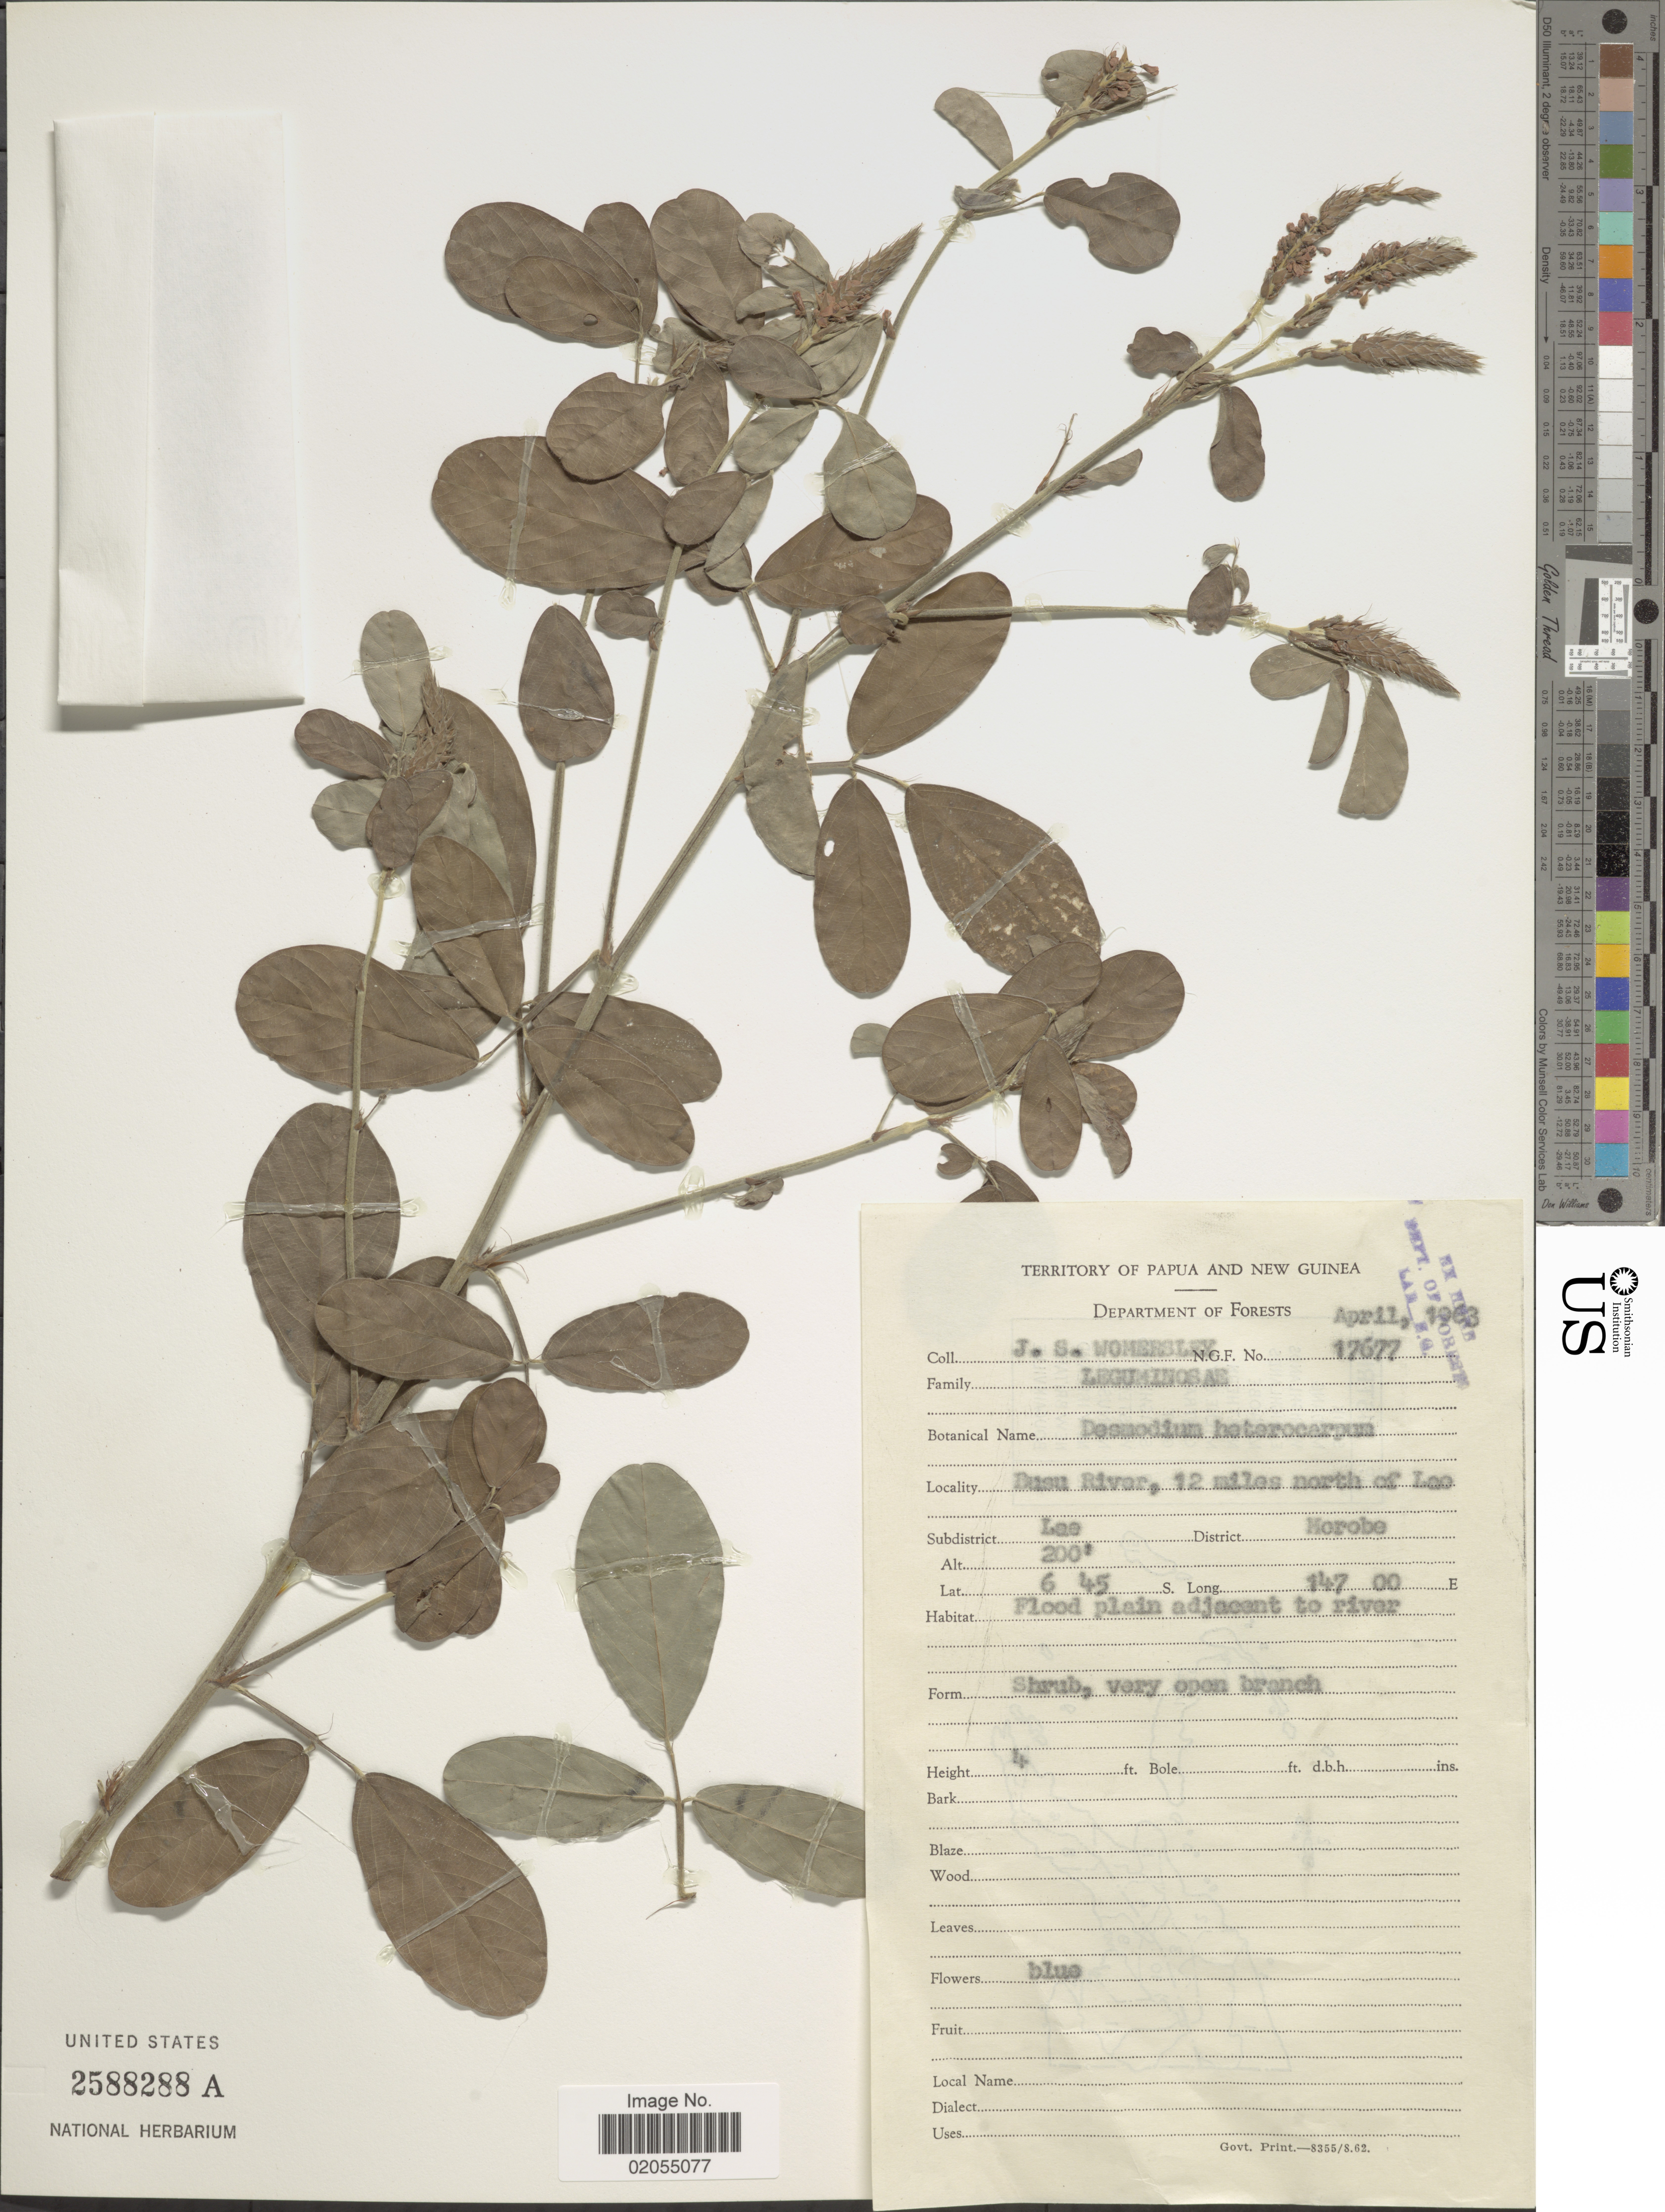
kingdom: Plantae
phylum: Tracheophyta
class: Magnoliopsida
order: Fabales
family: Fabaceae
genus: Grona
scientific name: Grona heterocarpos var. strigosa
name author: (Meeuwen) H. Ohashi & K. Ohashi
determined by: Strong, Mark T., (BOT), Smithsonian Institution - National Museum of Natural History (UNITED STATES)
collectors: J. S. Womersley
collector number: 17677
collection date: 1963-04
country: Papua New Guinea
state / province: Morobe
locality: Busu River, 12 miles north of Lae. Subdistrict Lae. District Morobe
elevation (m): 61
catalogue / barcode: US 2588288A